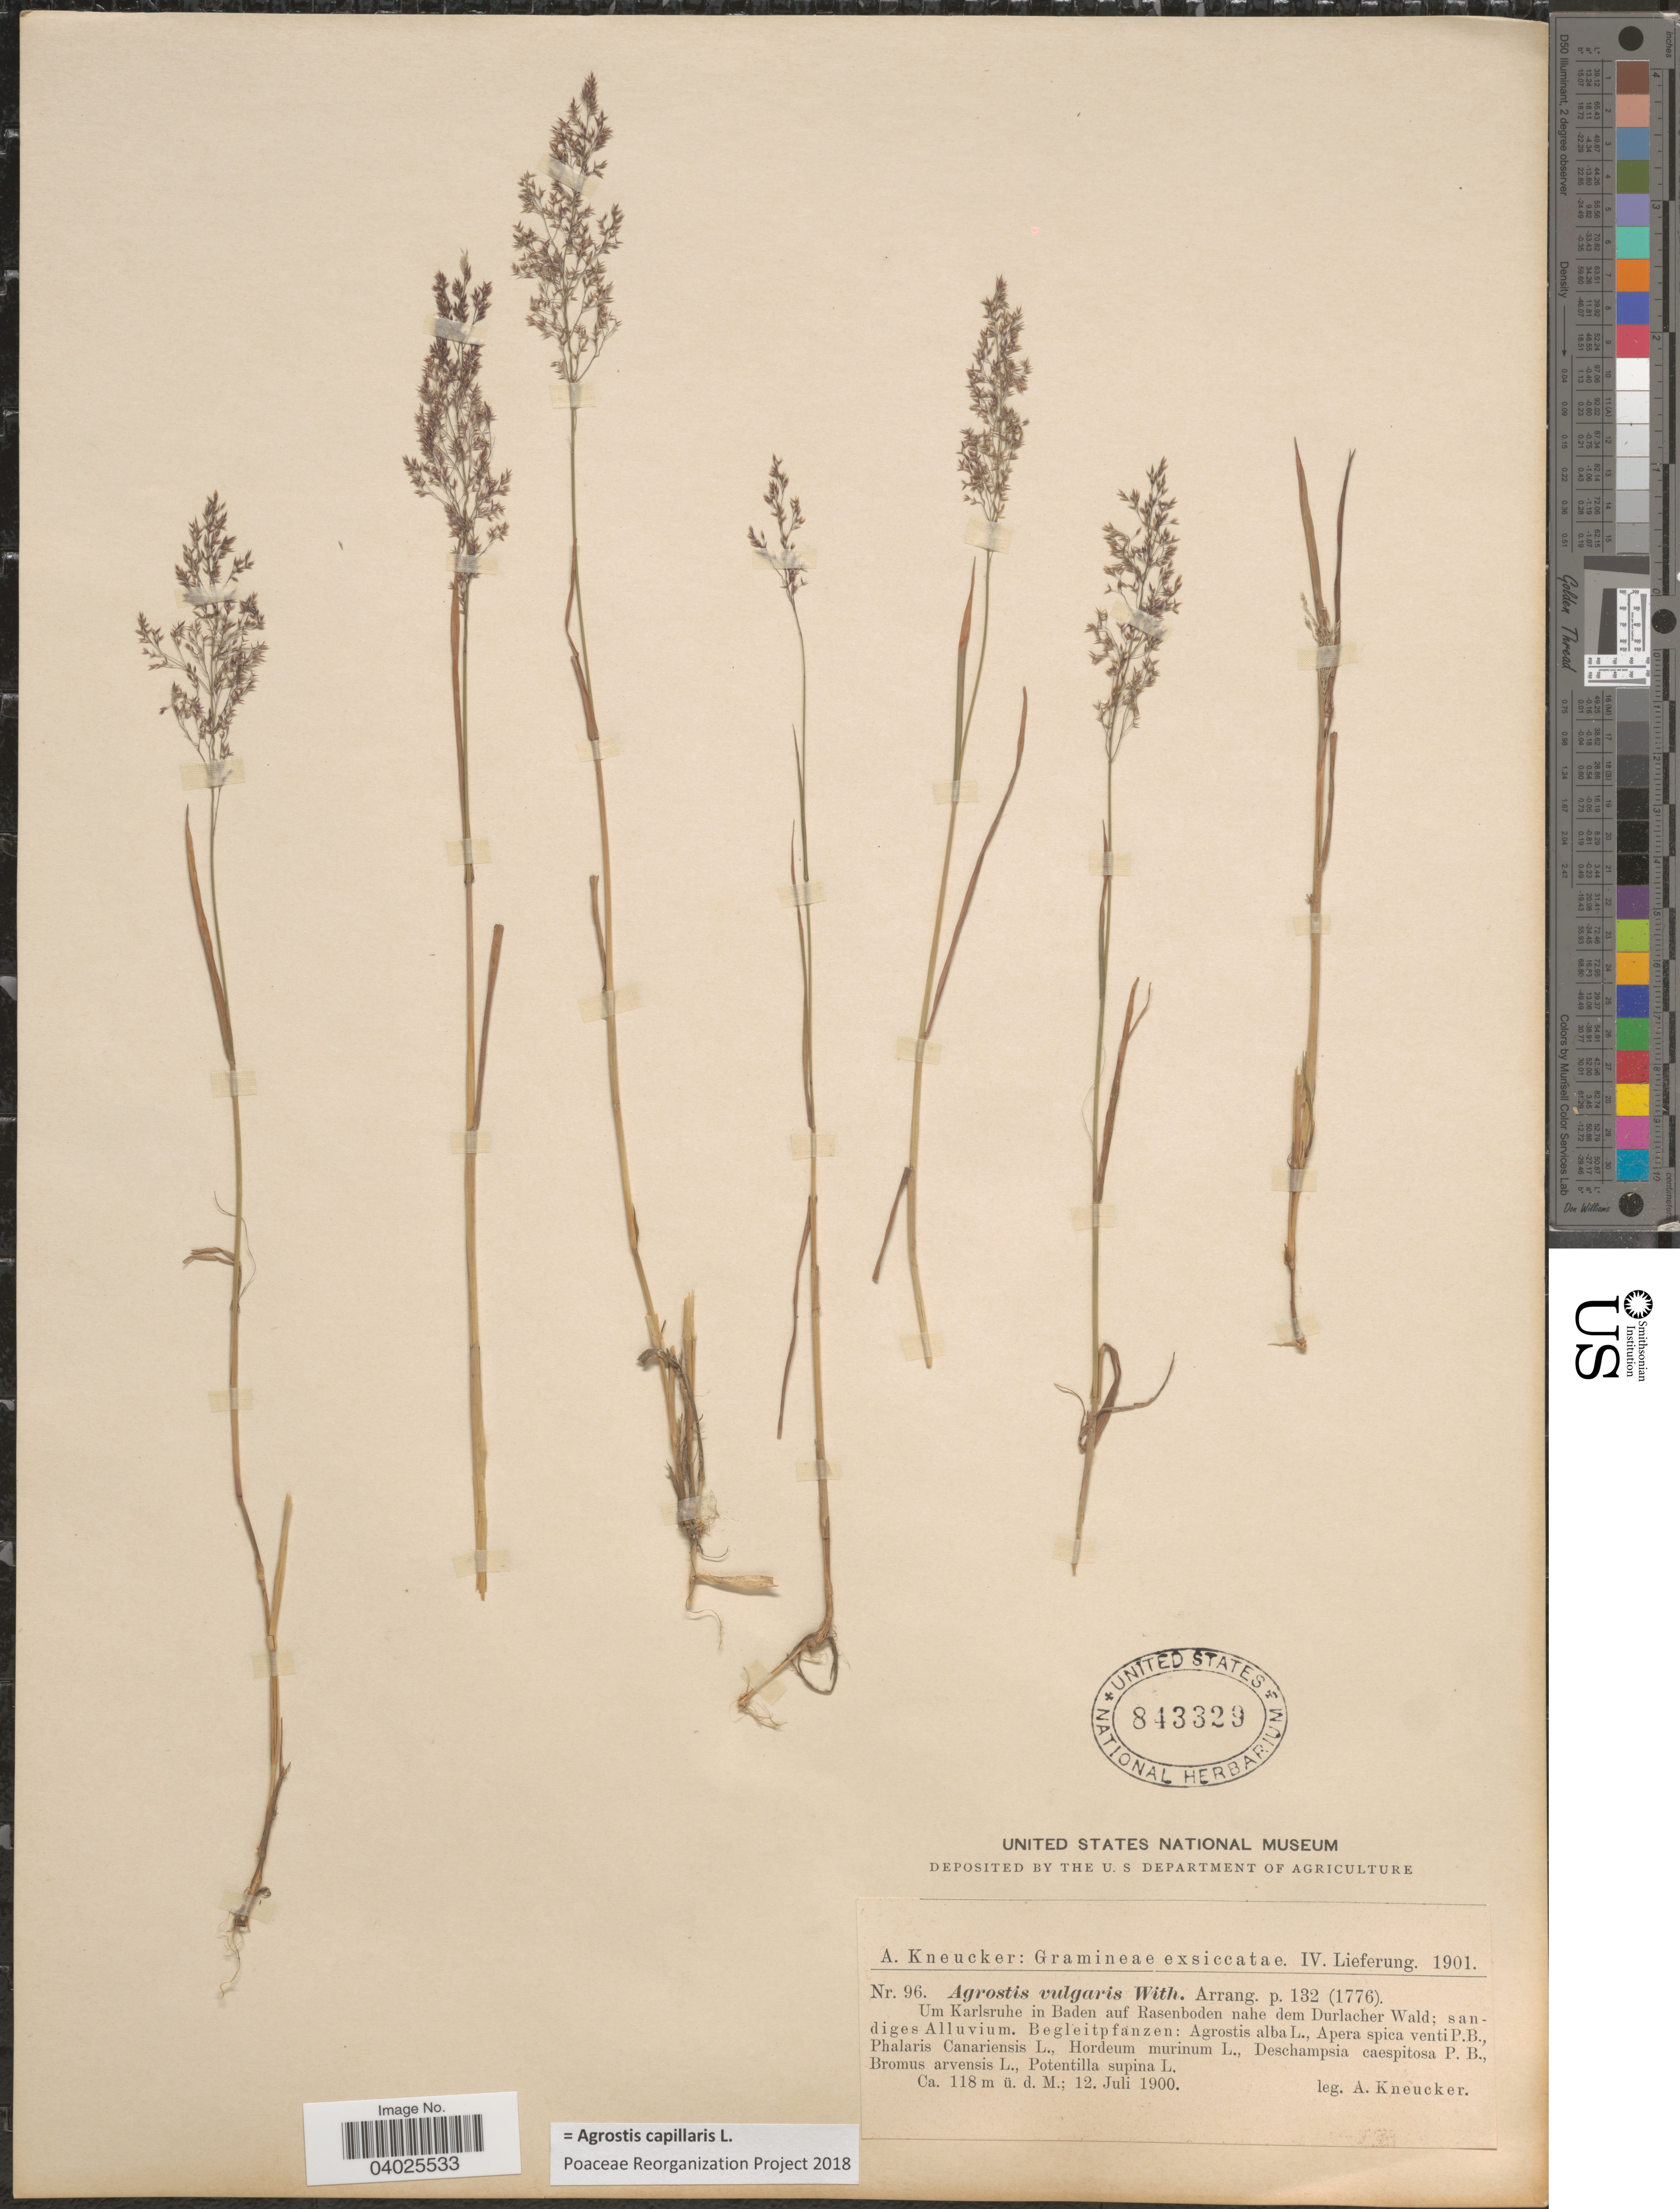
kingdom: Plantae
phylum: Tracheophyta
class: Liliopsida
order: Poales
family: Poaceae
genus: Agrostis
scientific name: Agrostis capillaris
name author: L.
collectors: A. Kneucker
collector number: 96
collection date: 1900-07-12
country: Germany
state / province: Baden-Württemberg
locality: Um Karlsruhe in Baden auf Rasenboden nahe dem Durlacher Wald; sandiges Alluvium.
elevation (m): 118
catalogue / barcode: US 843329